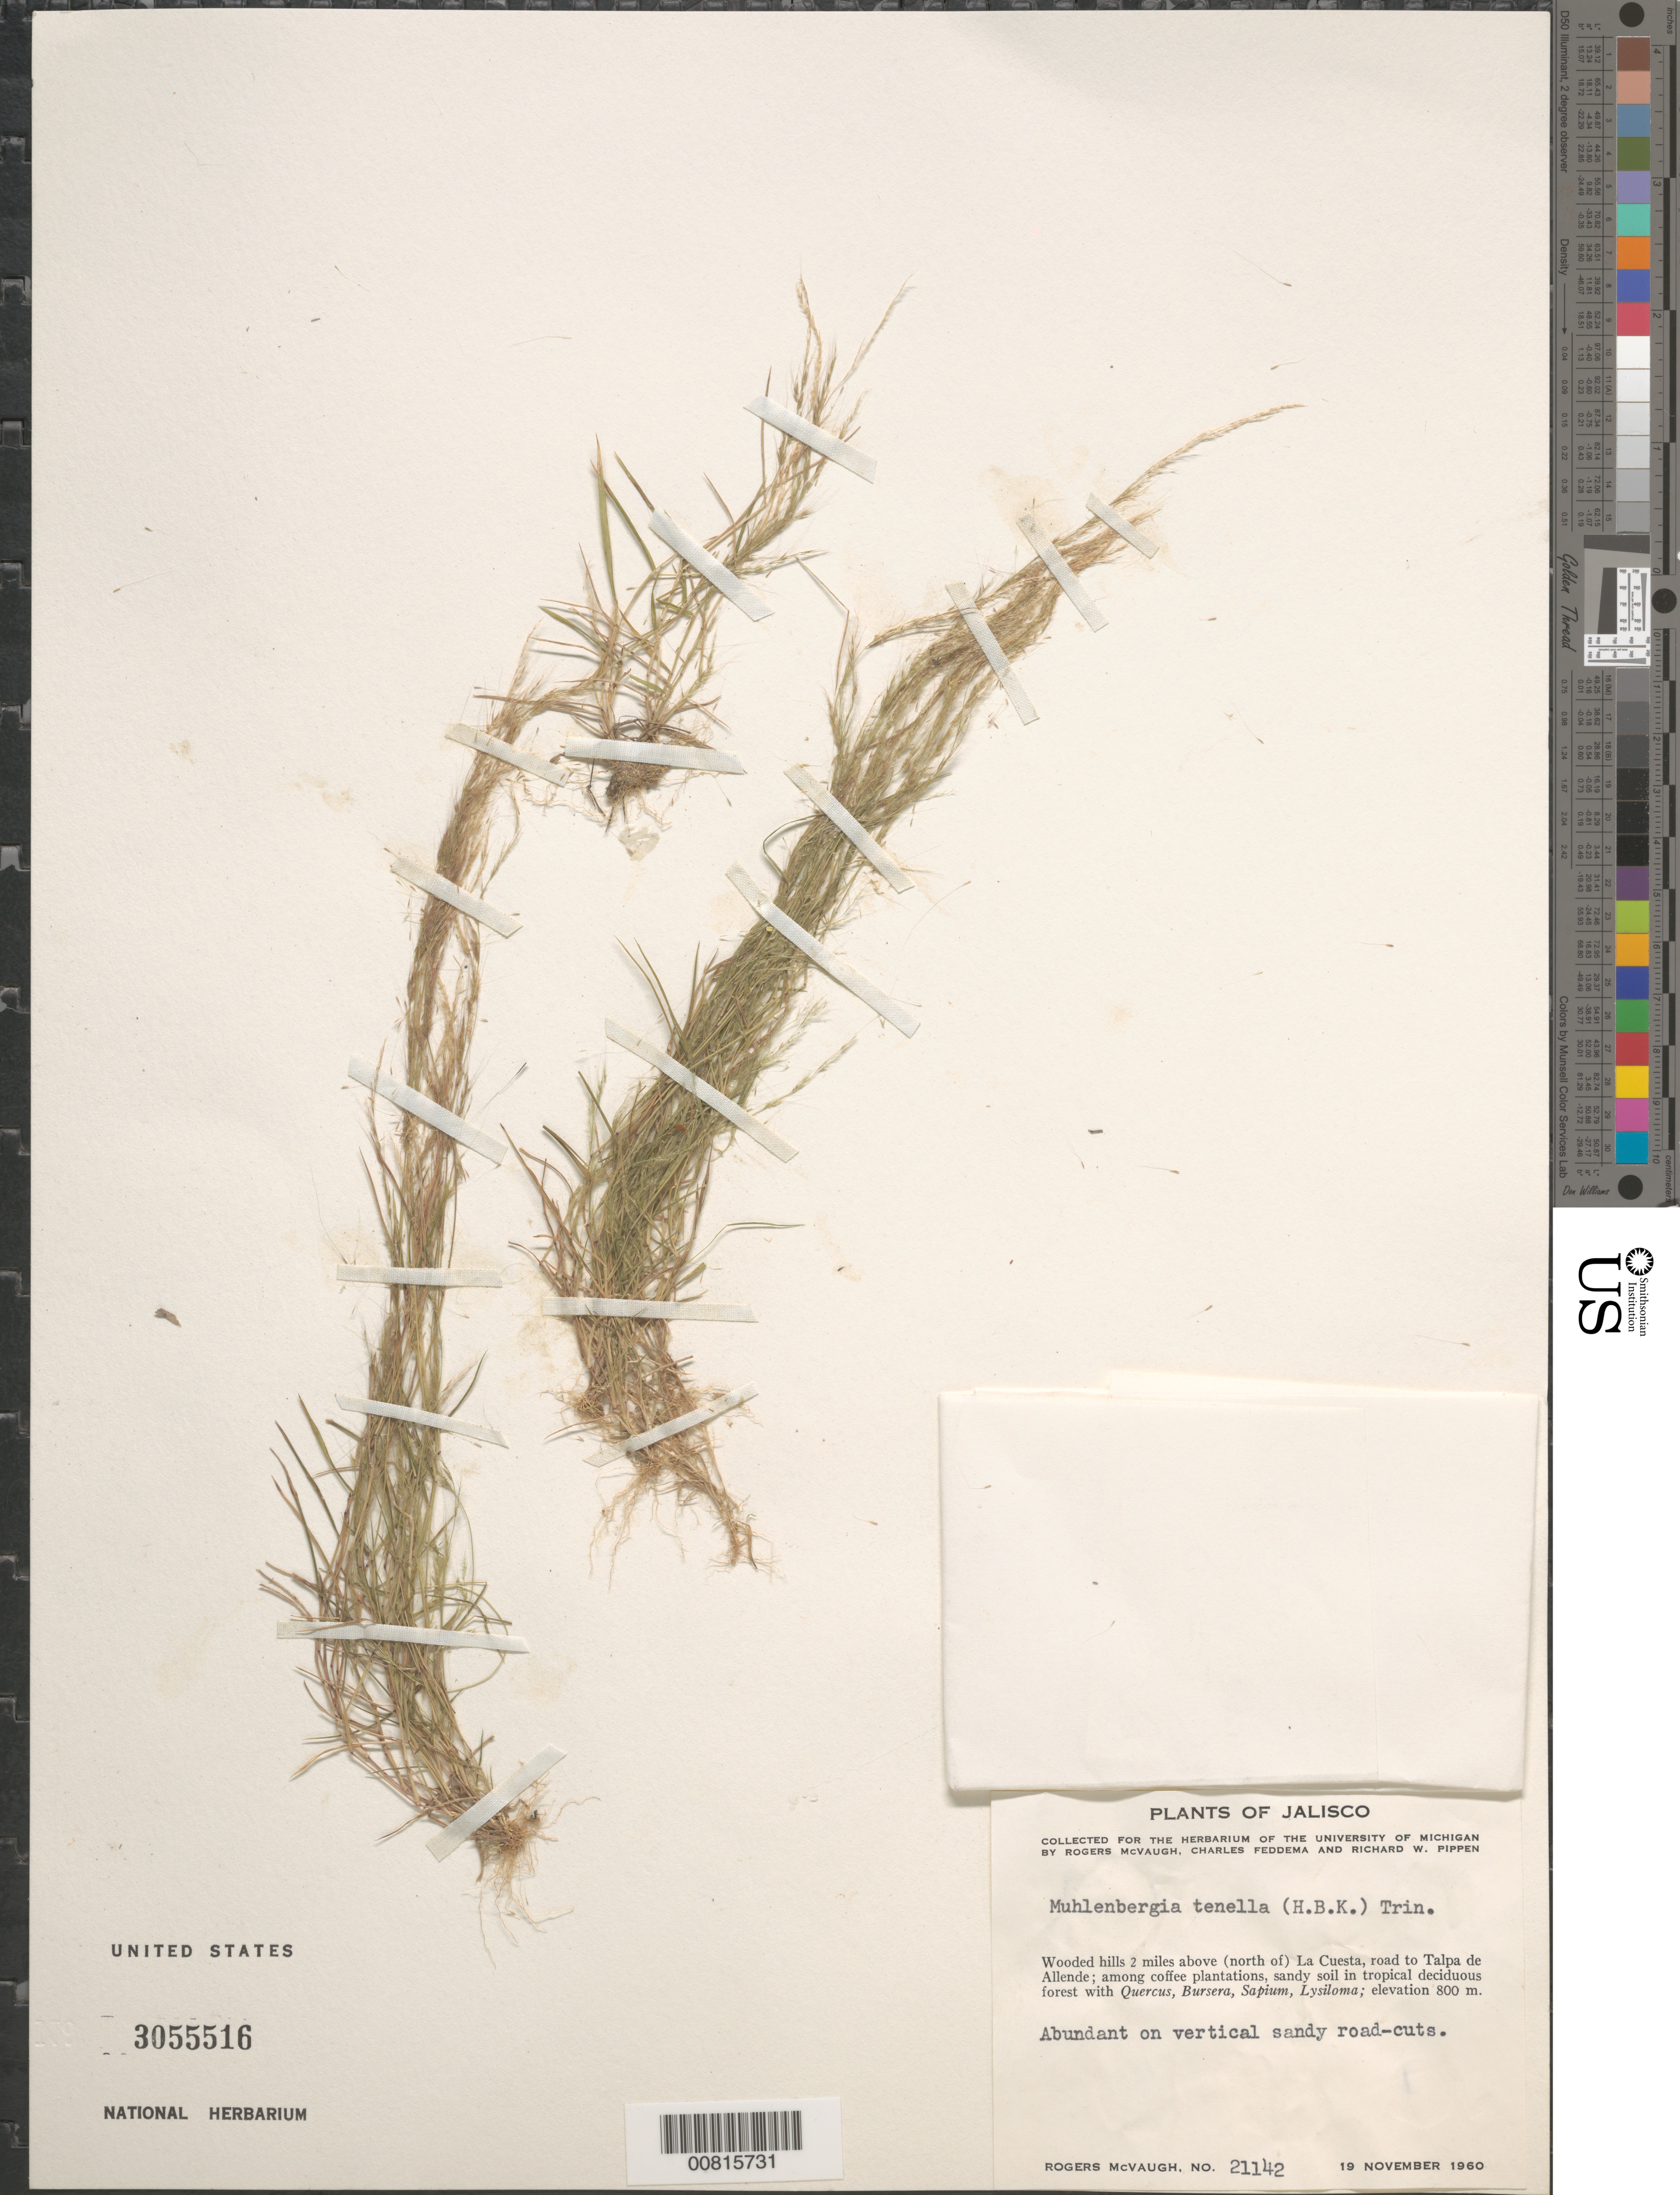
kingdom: Plantae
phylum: Tracheophyta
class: Liliopsida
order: Poales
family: Poaceae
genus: Muhlenbergia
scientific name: Muhlenbergia tenella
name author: (Kunth) Trin.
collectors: R. McVaugh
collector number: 21142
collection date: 1960-11-19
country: Mexico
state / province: Jalisco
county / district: Talpa de Allende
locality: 2 mi N of La Cuesta, rd to Talpa de Allende, mpio. Talpa de Allende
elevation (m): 800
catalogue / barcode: US 3055516